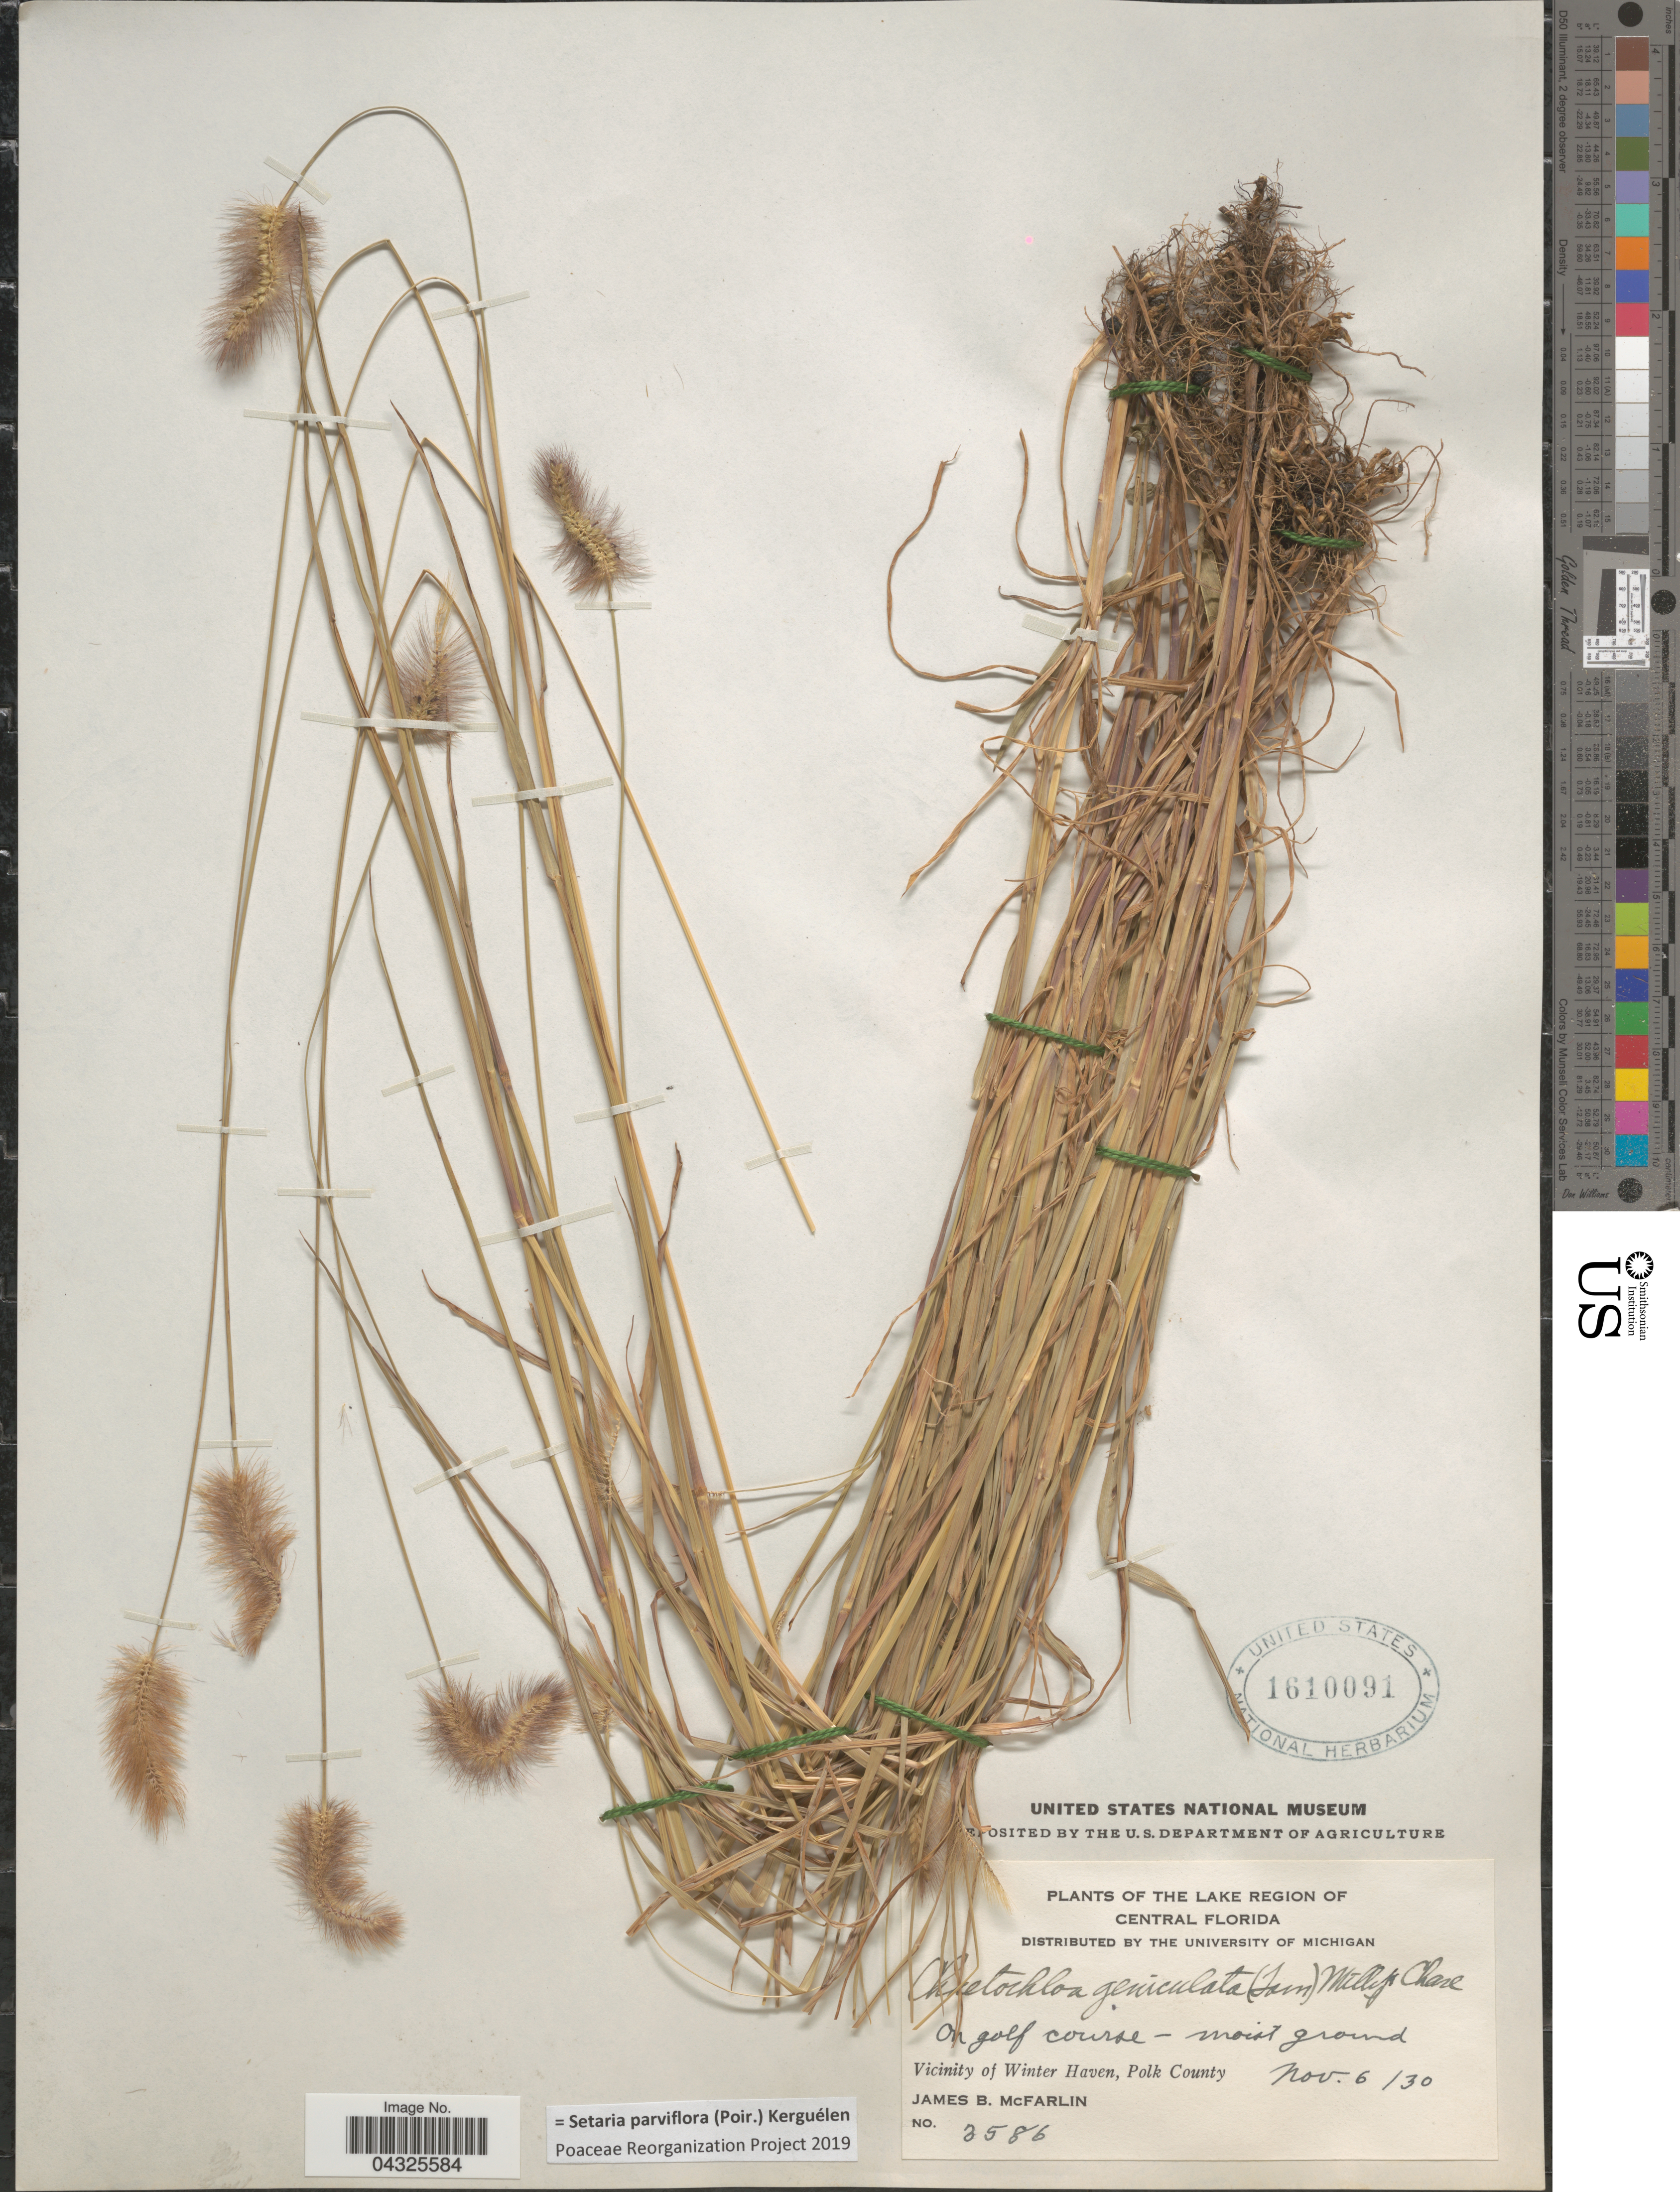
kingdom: Plantae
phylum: Tracheophyta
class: Liliopsida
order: Poales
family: Poaceae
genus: Setaria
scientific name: Setaria parviflora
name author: (Poir.) Kerguélen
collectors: J. McFarlin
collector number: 3586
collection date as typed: Transcribed d/m/y: 6/11/30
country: United States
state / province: Florida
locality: Lake Region of Central Florida. On golf course. Vicinity of Winter Haven, Polk County.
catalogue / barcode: US 1610091